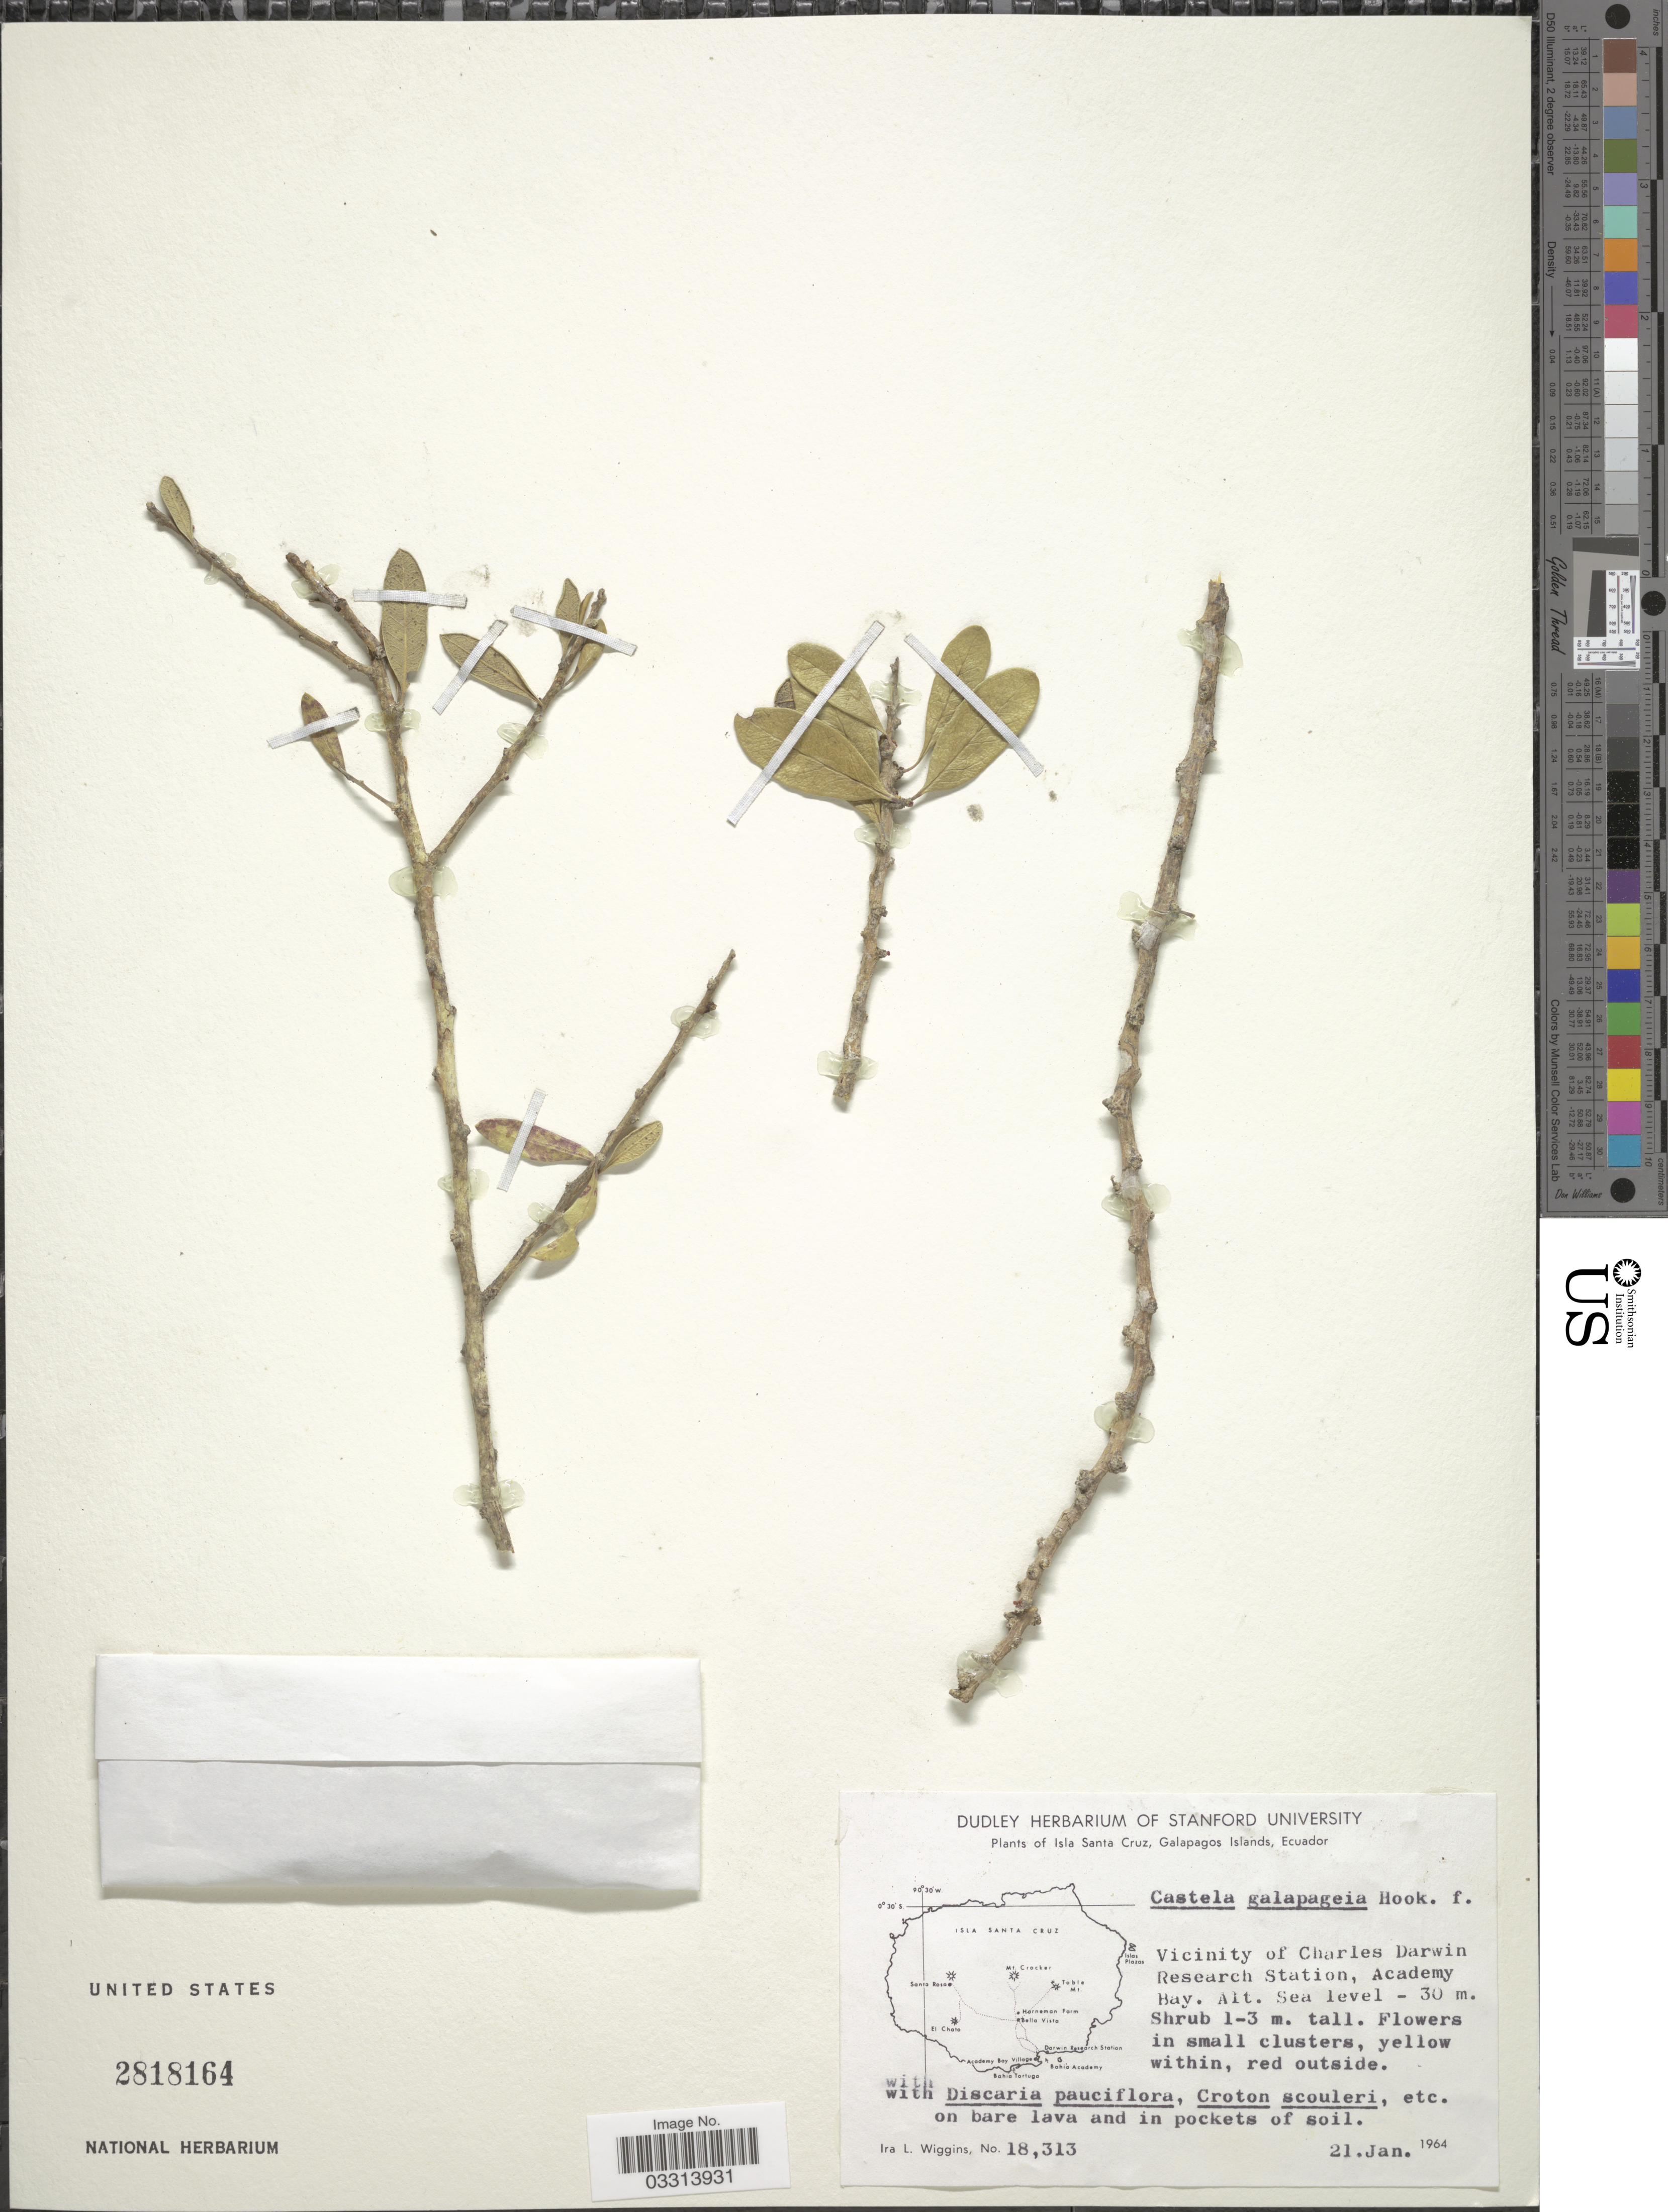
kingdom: Plantae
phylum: Tracheophyta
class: Magnoliopsida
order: Sapindales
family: Simaroubaceae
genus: Castela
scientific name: Castela galapageia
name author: Hook. f.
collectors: I. L. Wiggins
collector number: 18313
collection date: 1964-01-21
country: Ecuador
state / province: Colón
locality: Isla Santa Cruz, Galapagos Islands. Vicinity of Charles Darwin Research Station, Academy Bay.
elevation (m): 0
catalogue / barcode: US 2818164